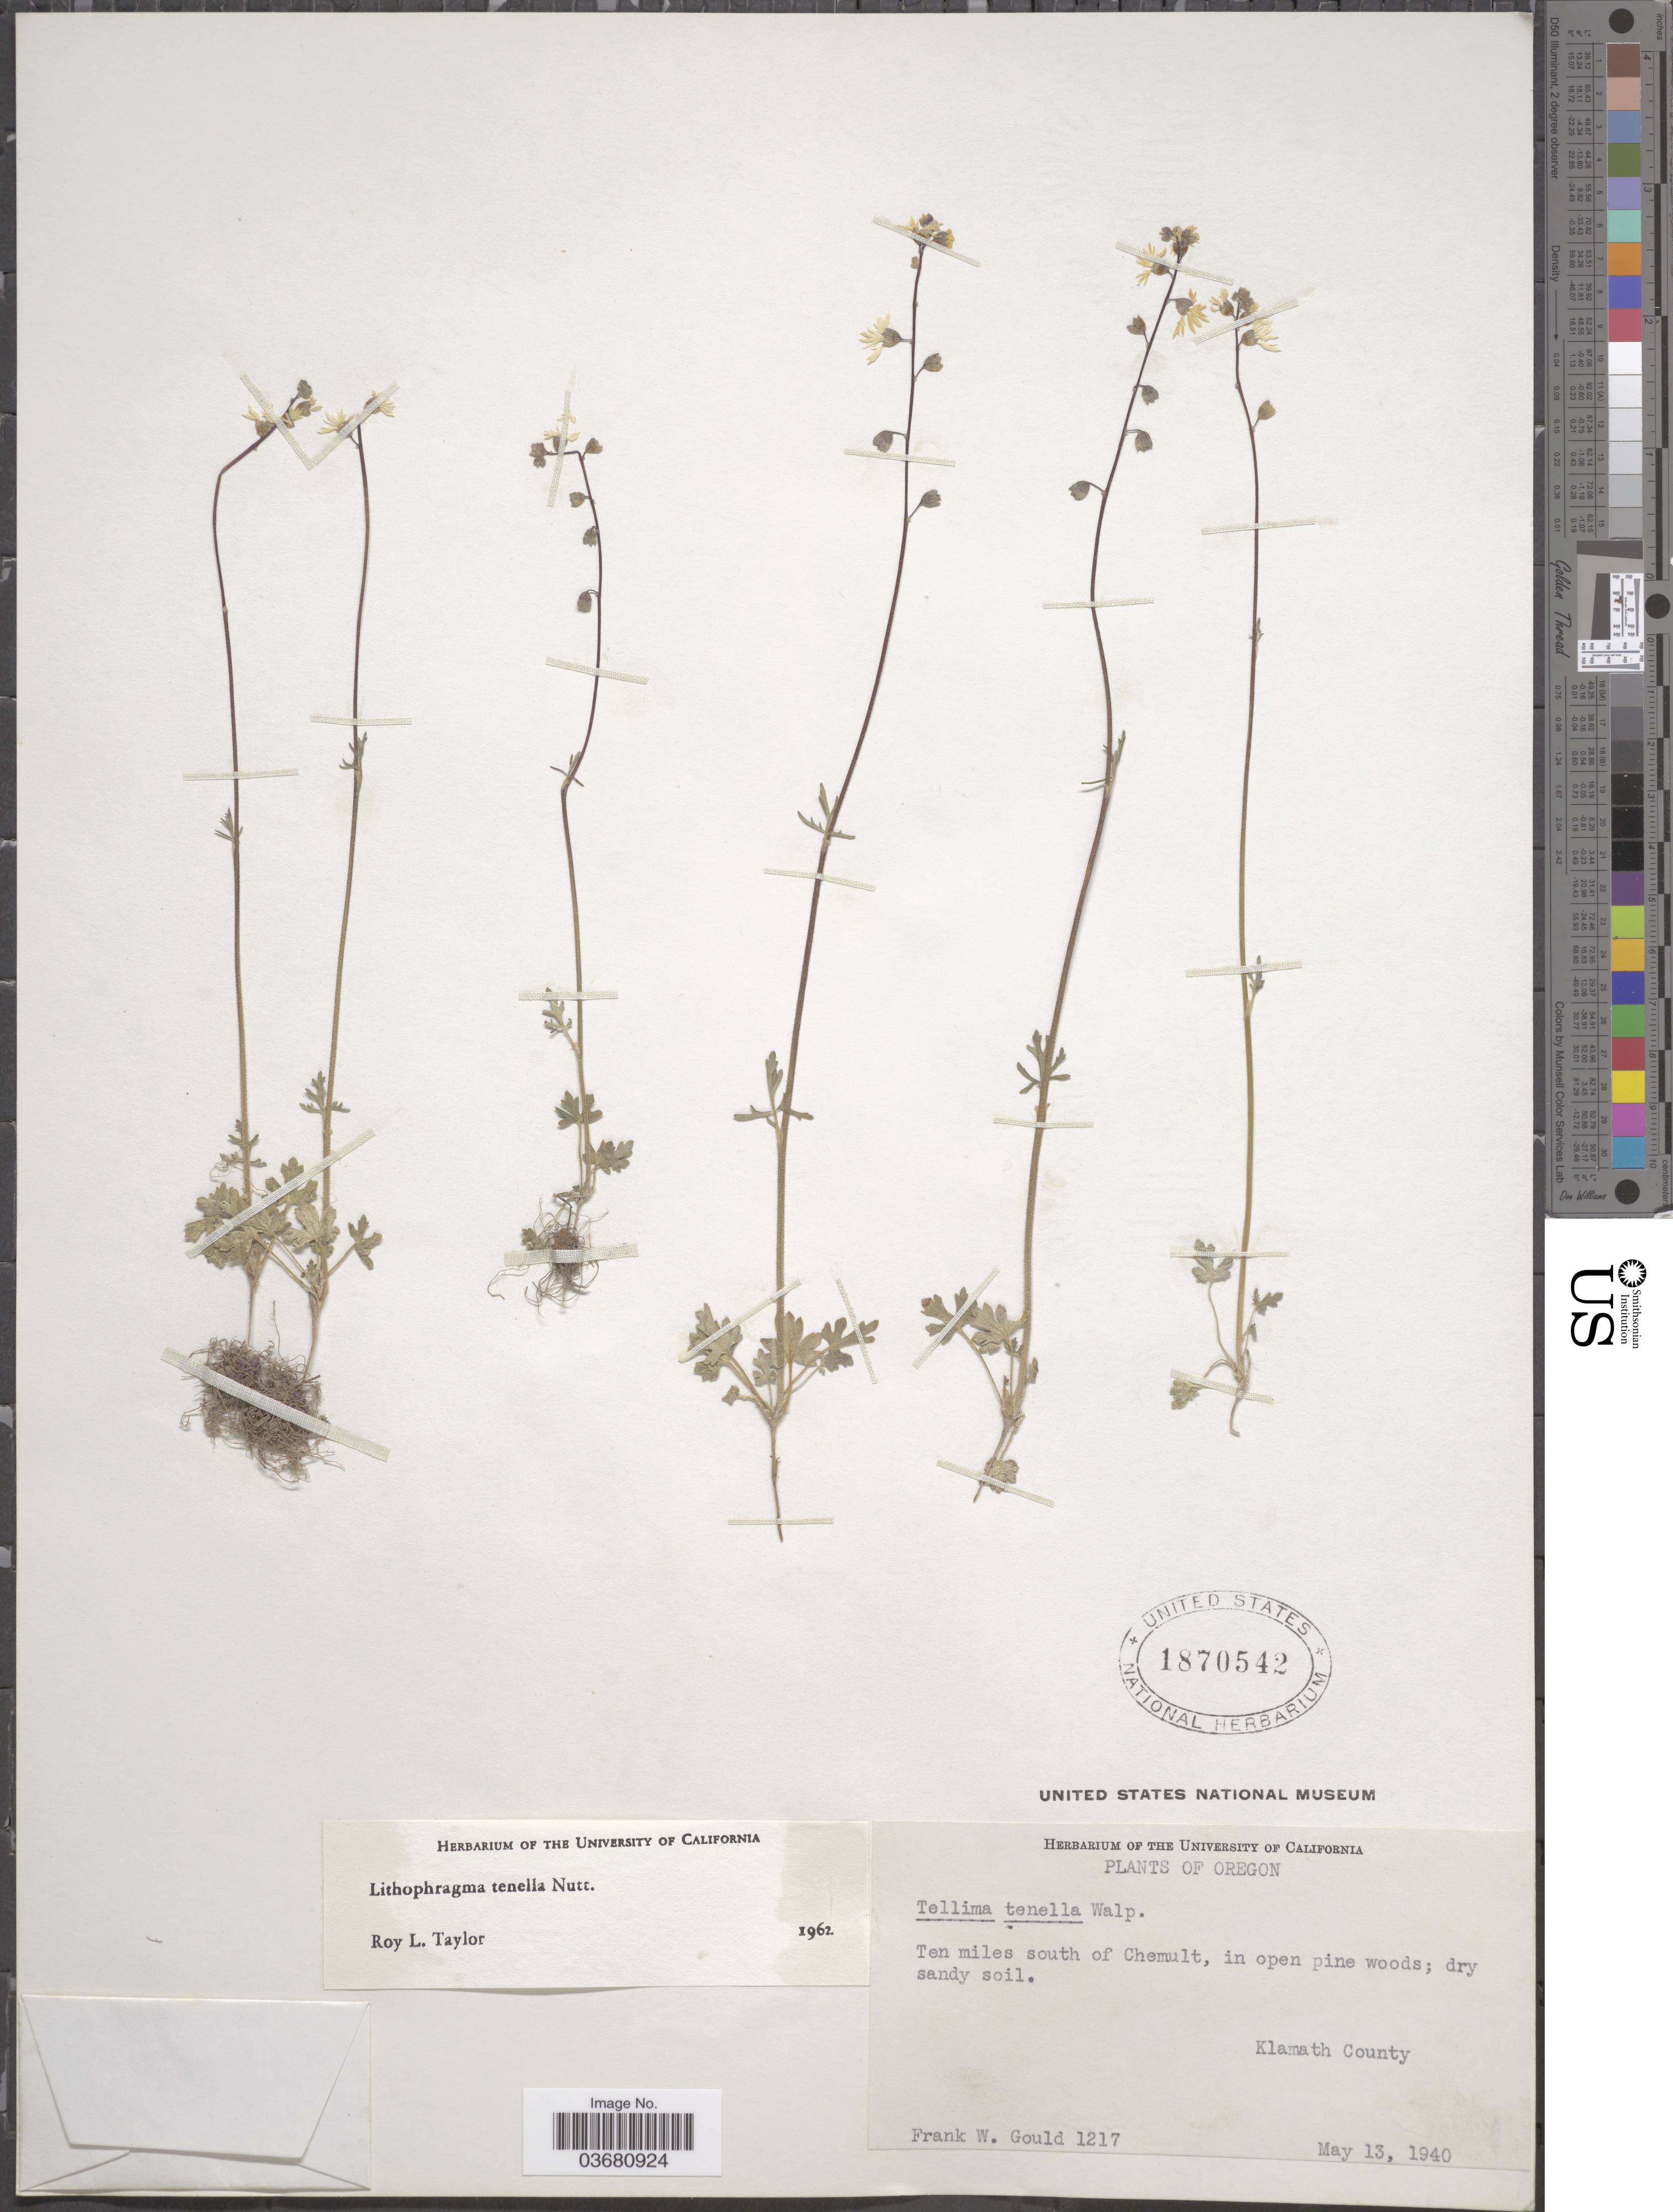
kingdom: Plantae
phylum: Tracheophyta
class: Magnoliopsida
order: Saxifragales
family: Saxifragaceae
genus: Lithophragma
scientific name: Lithophragma tenellum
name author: Nutt.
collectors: F. W. Gould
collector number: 1217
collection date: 1940-05-13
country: United States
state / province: Oregon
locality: Ten miles south of Chemult. Klamath County.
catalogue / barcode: US 1870542